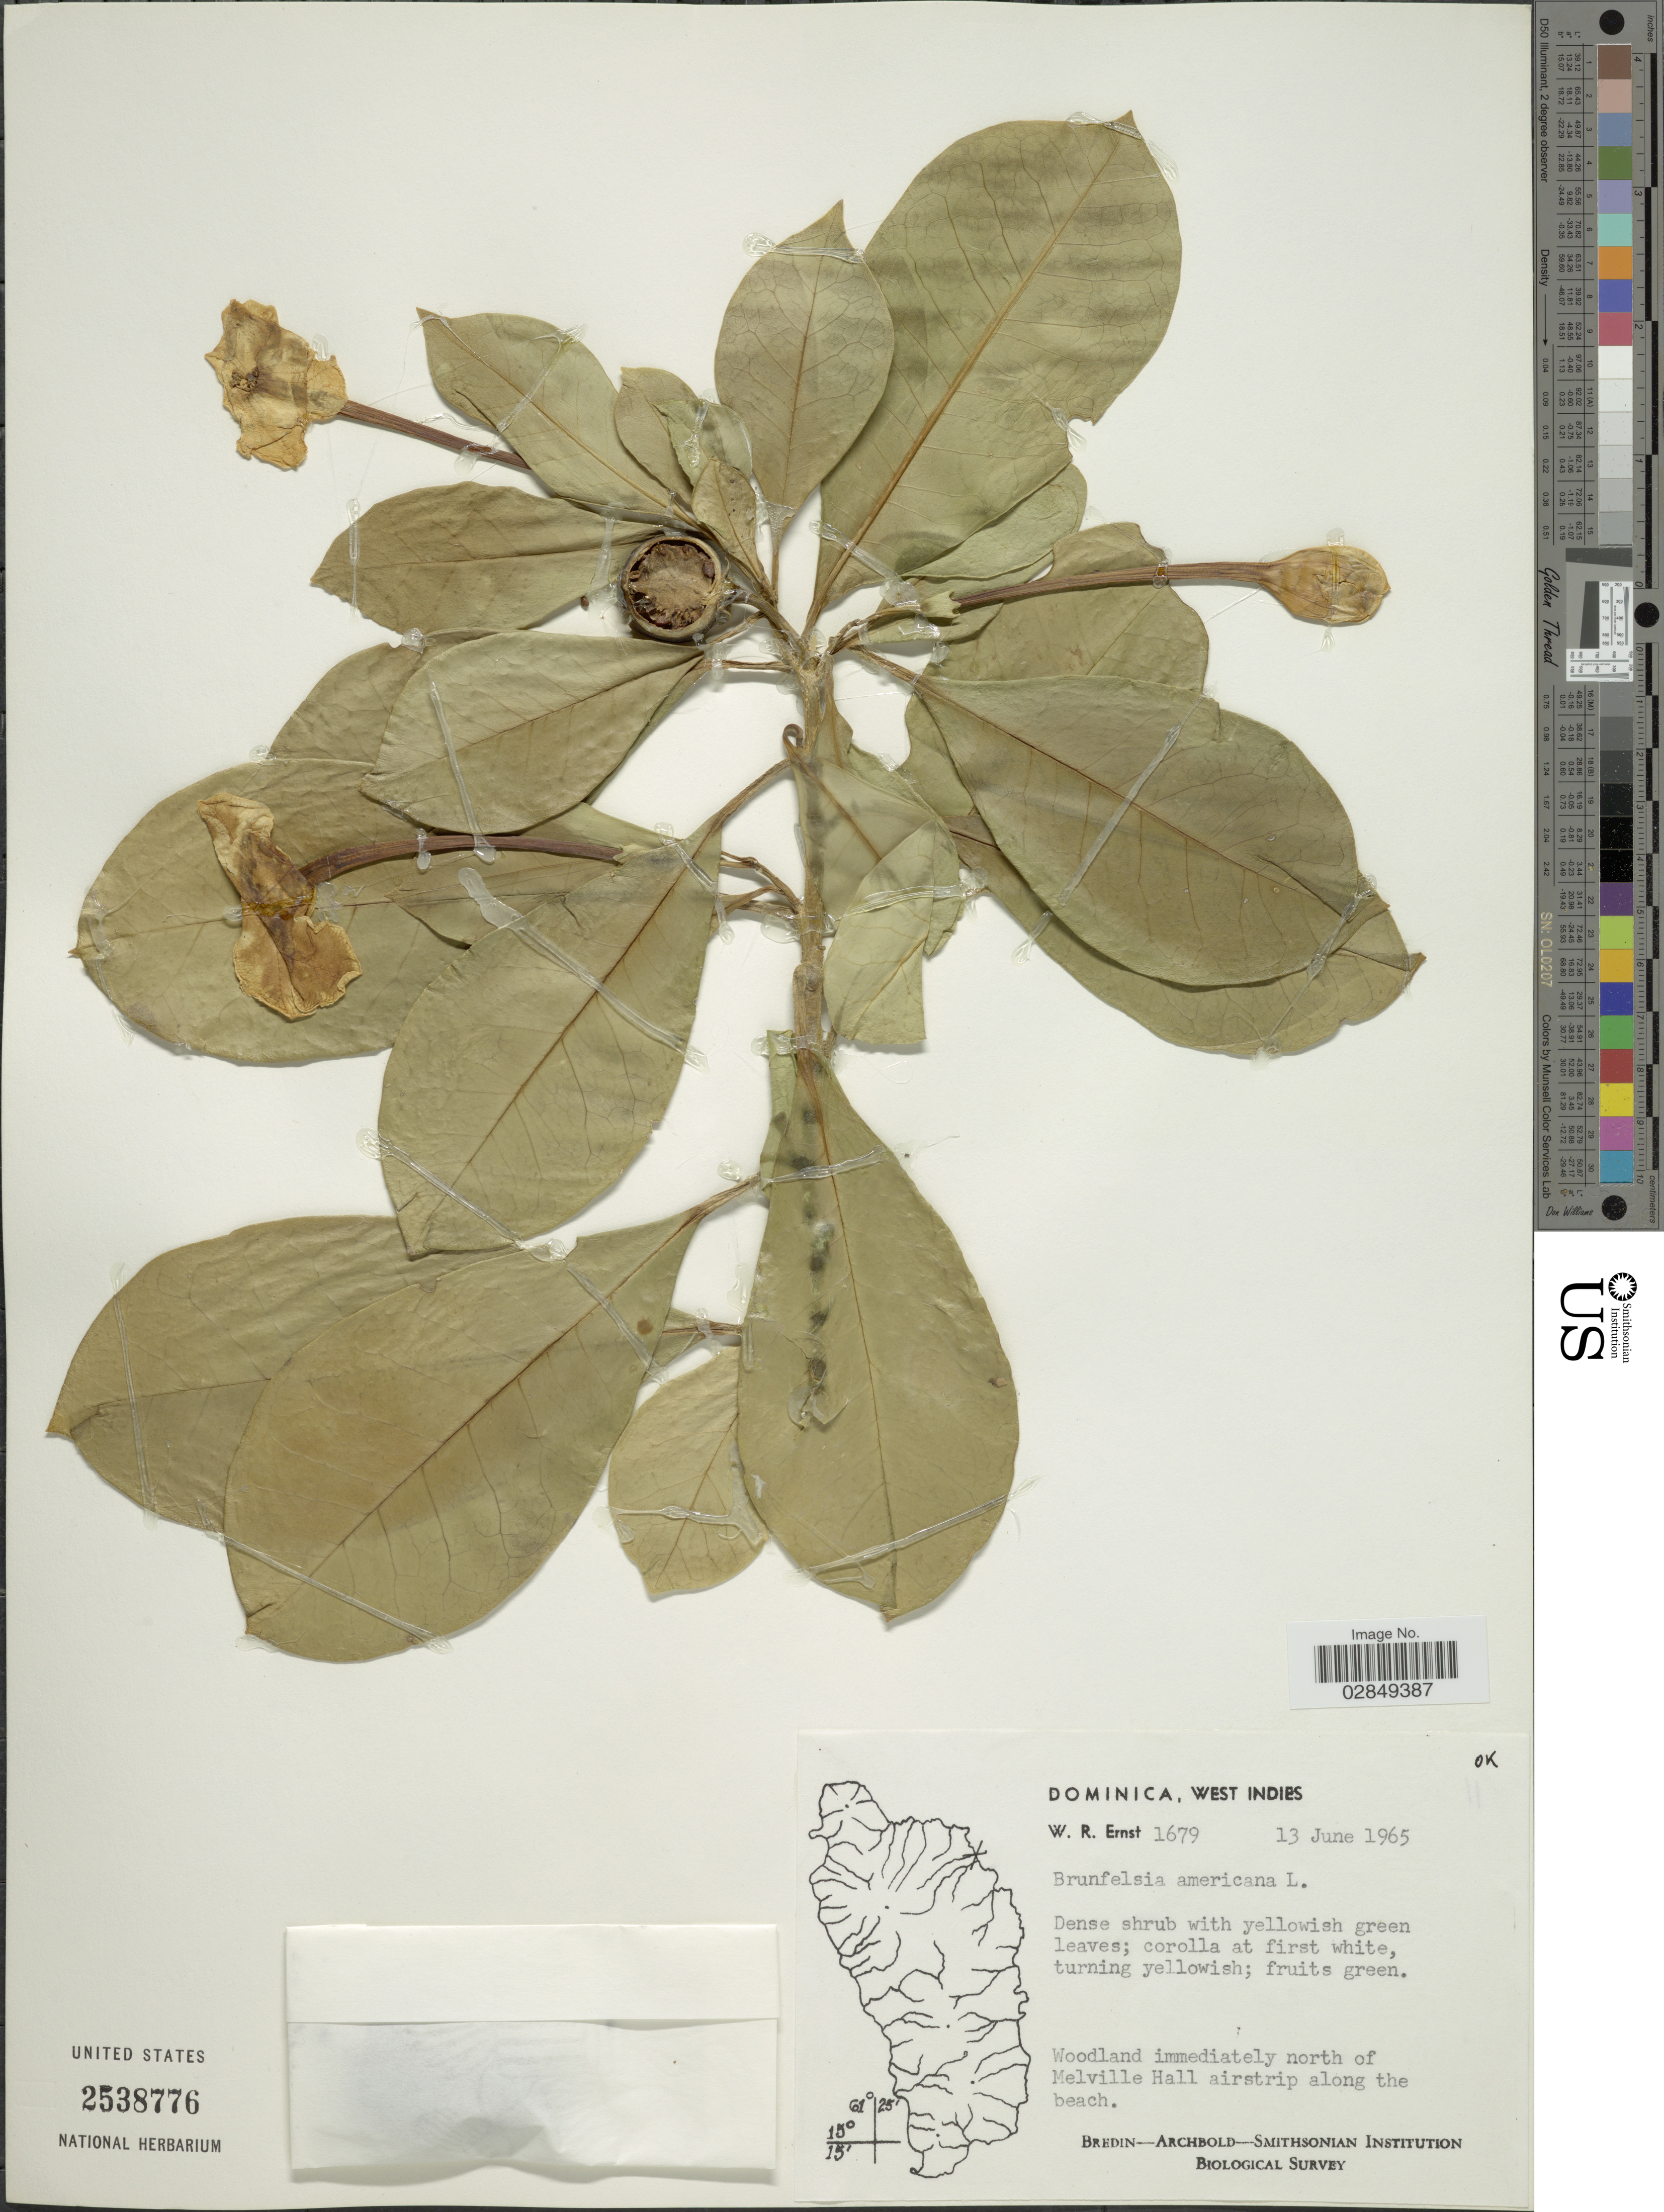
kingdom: Plantae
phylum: Tracheophyta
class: Magnoliopsida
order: Solanales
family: Solanaceae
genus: Brunfelsia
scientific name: Brunfelsia americana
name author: L.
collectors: W. R. Ernst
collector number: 1679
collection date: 1965-06-13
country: Dominica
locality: Woodland immediately north of Melville Hall airstrip along the beach.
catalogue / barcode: US 2538776